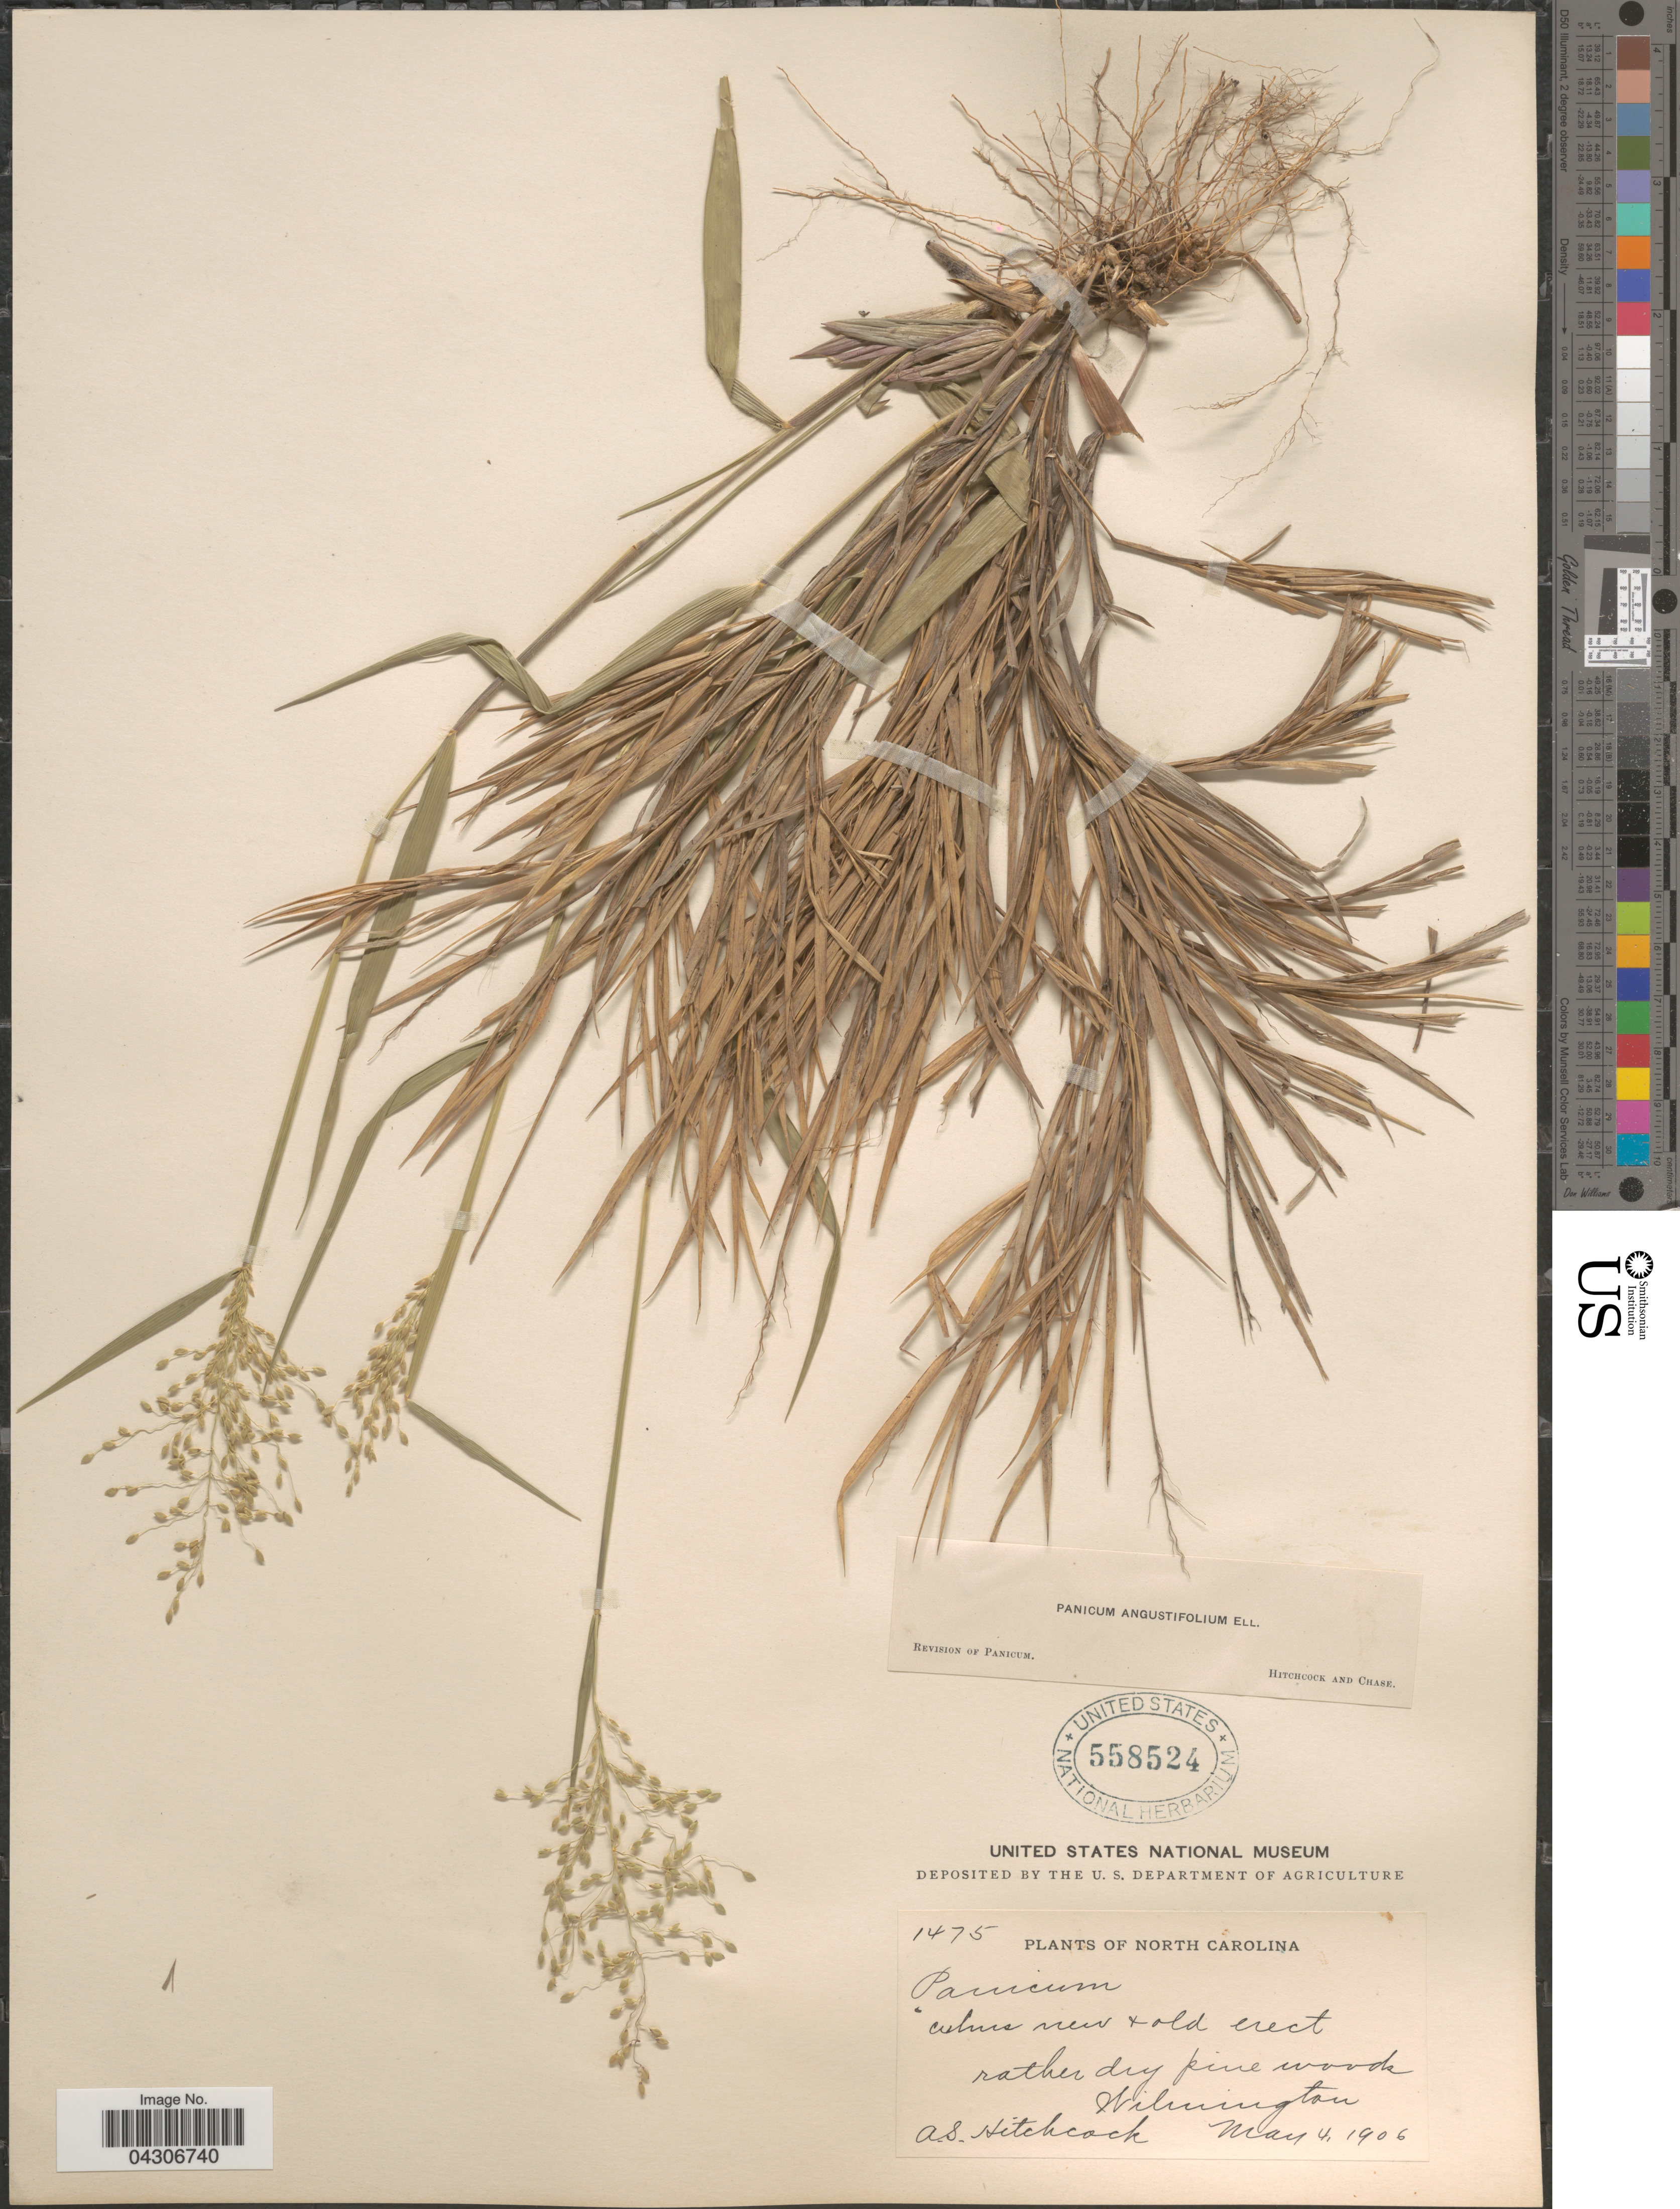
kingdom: Plantae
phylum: Tracheophyta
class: Liliopsida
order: Poales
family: Poaceae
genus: Dichanthelium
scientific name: Dichanthelium aciculare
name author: (Desv. ex Poir.) Gould & C.A. Clark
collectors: A. S. Hitchcock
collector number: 1475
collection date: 1906-05-04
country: United States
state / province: North Carolina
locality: Wilmington.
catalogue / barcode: US 558524